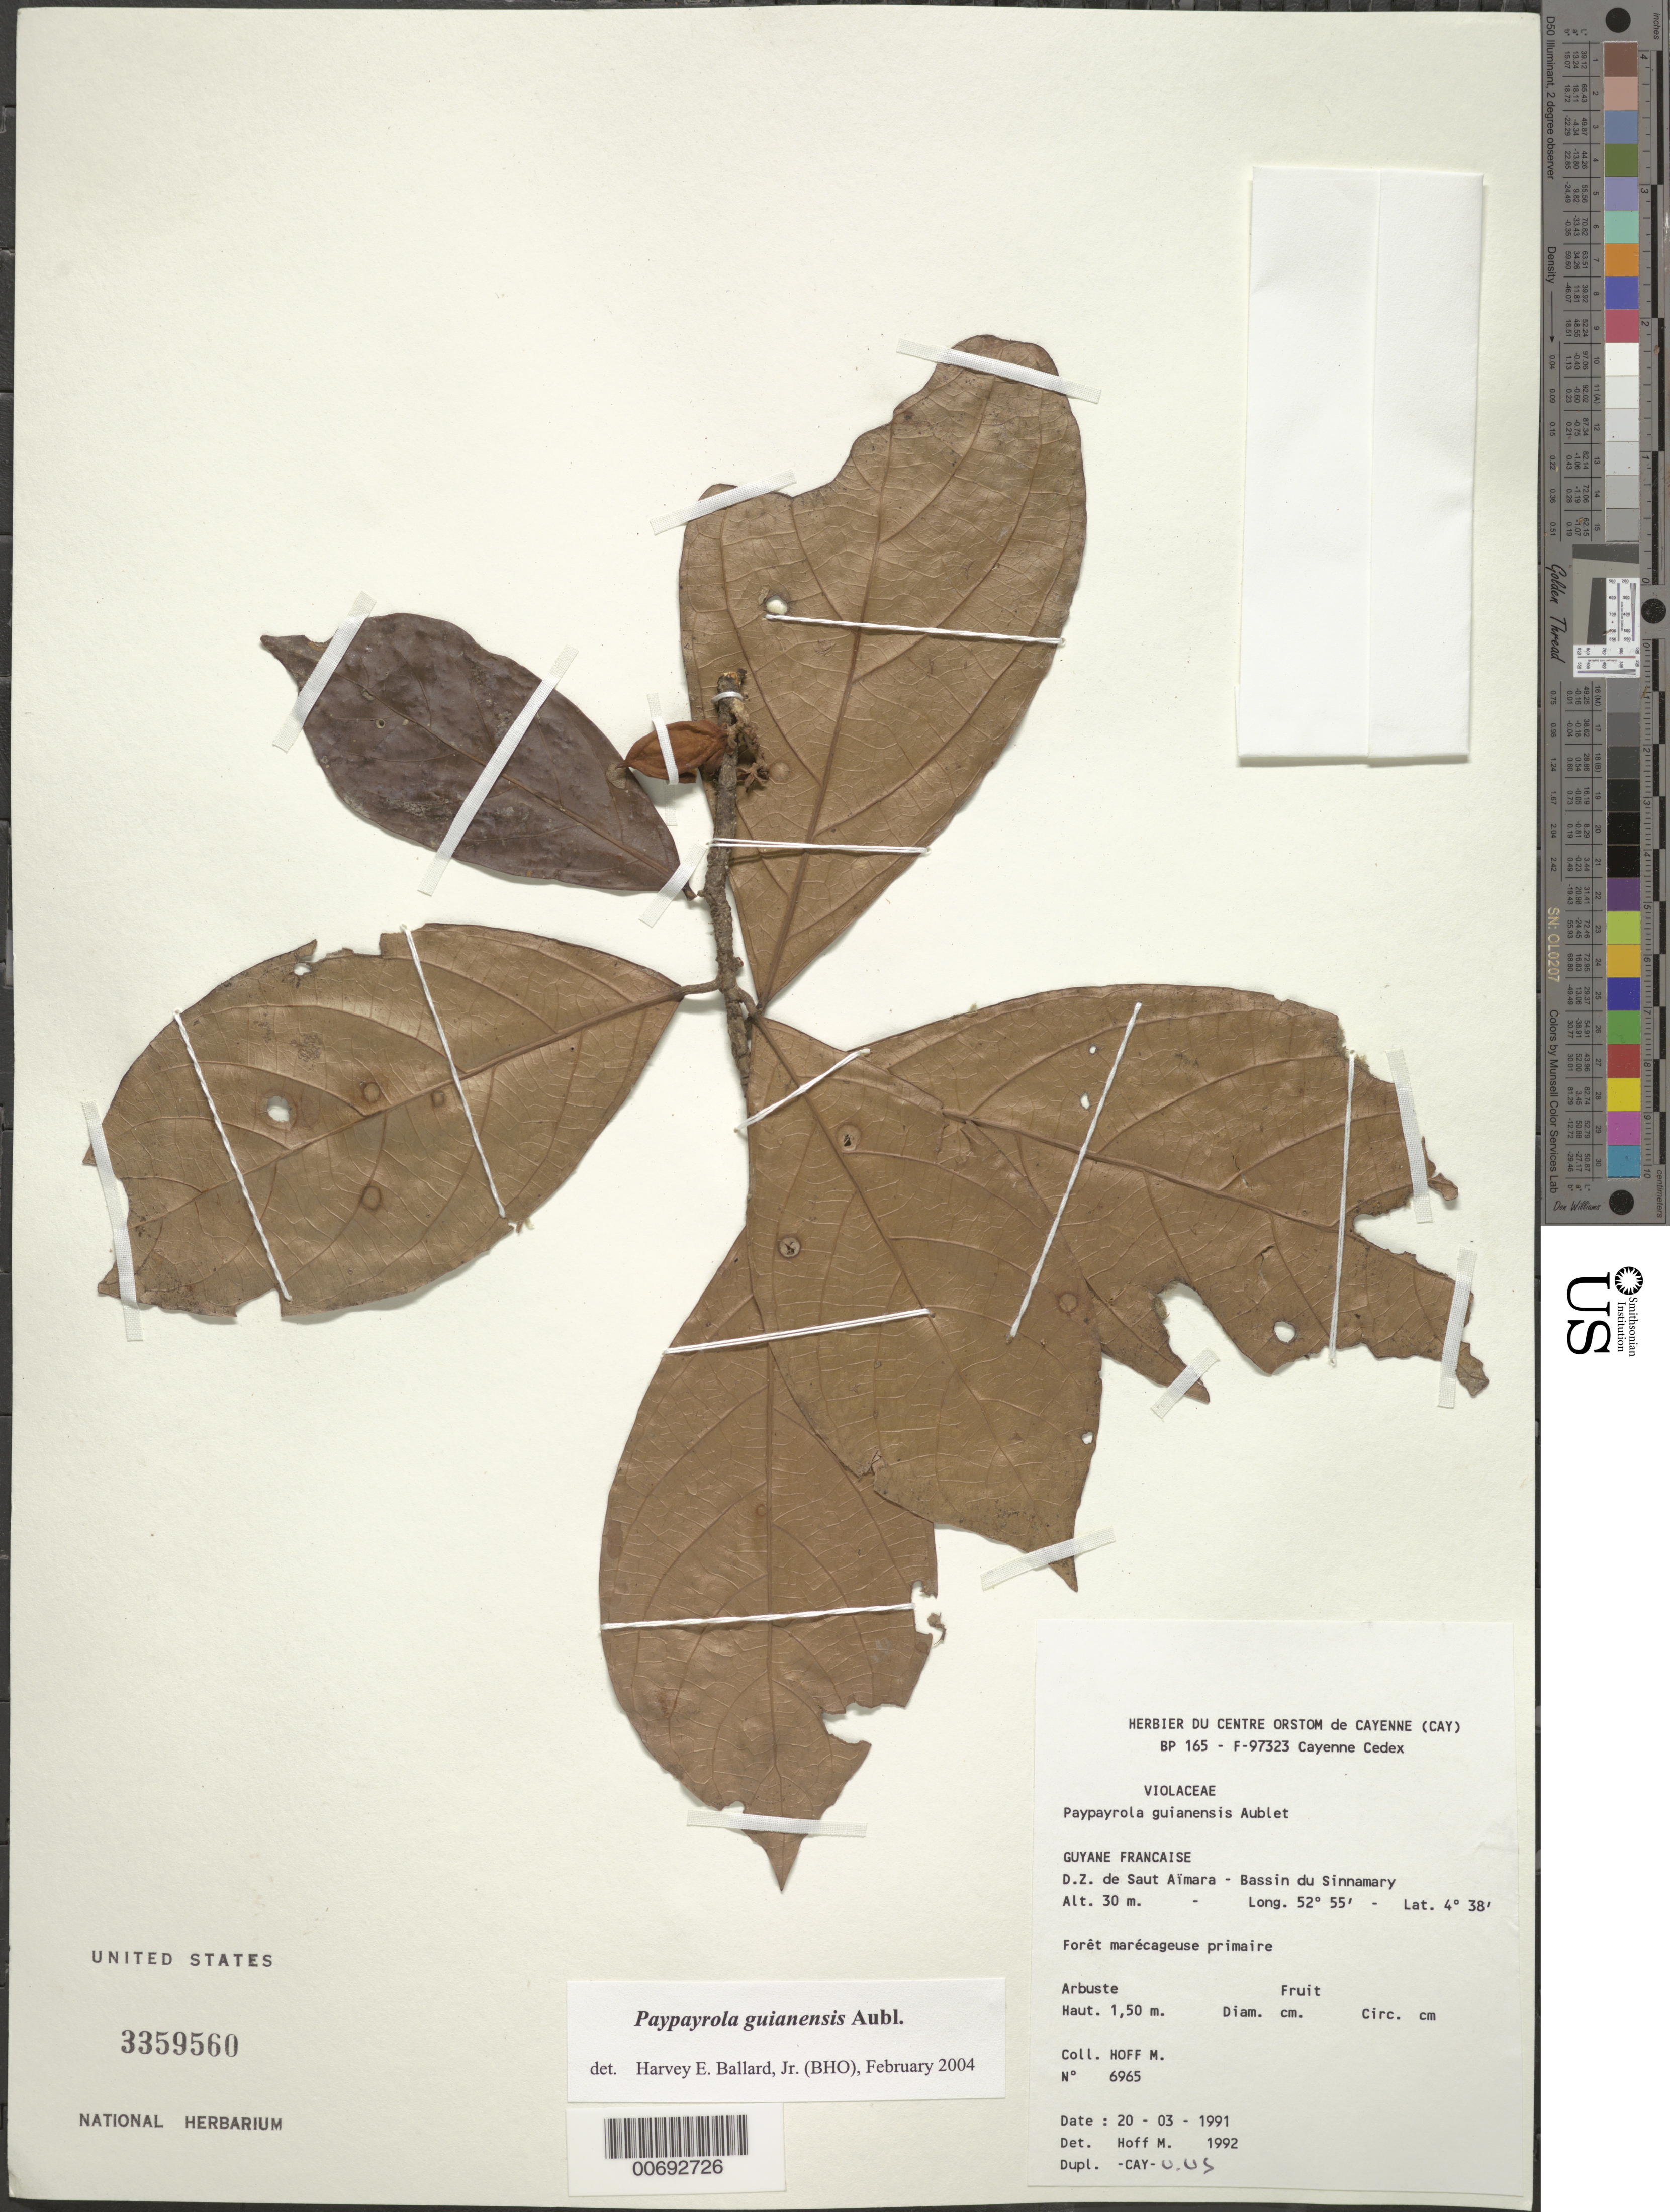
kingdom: Plantae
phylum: Tracheophyta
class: Magnoliopsida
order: Malpighiales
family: Violaceae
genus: Paypayrola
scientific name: Paypayrola guianensis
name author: Aubl.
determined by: Hoff, M.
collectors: M. Hoff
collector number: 6965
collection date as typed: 20-Mar-91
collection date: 1991-03-20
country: French Guiana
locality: D.Z. de Saut Aïmara, Bassin du Sinnamary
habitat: Forêt marécageuse primaire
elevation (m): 30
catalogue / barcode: US 3359560